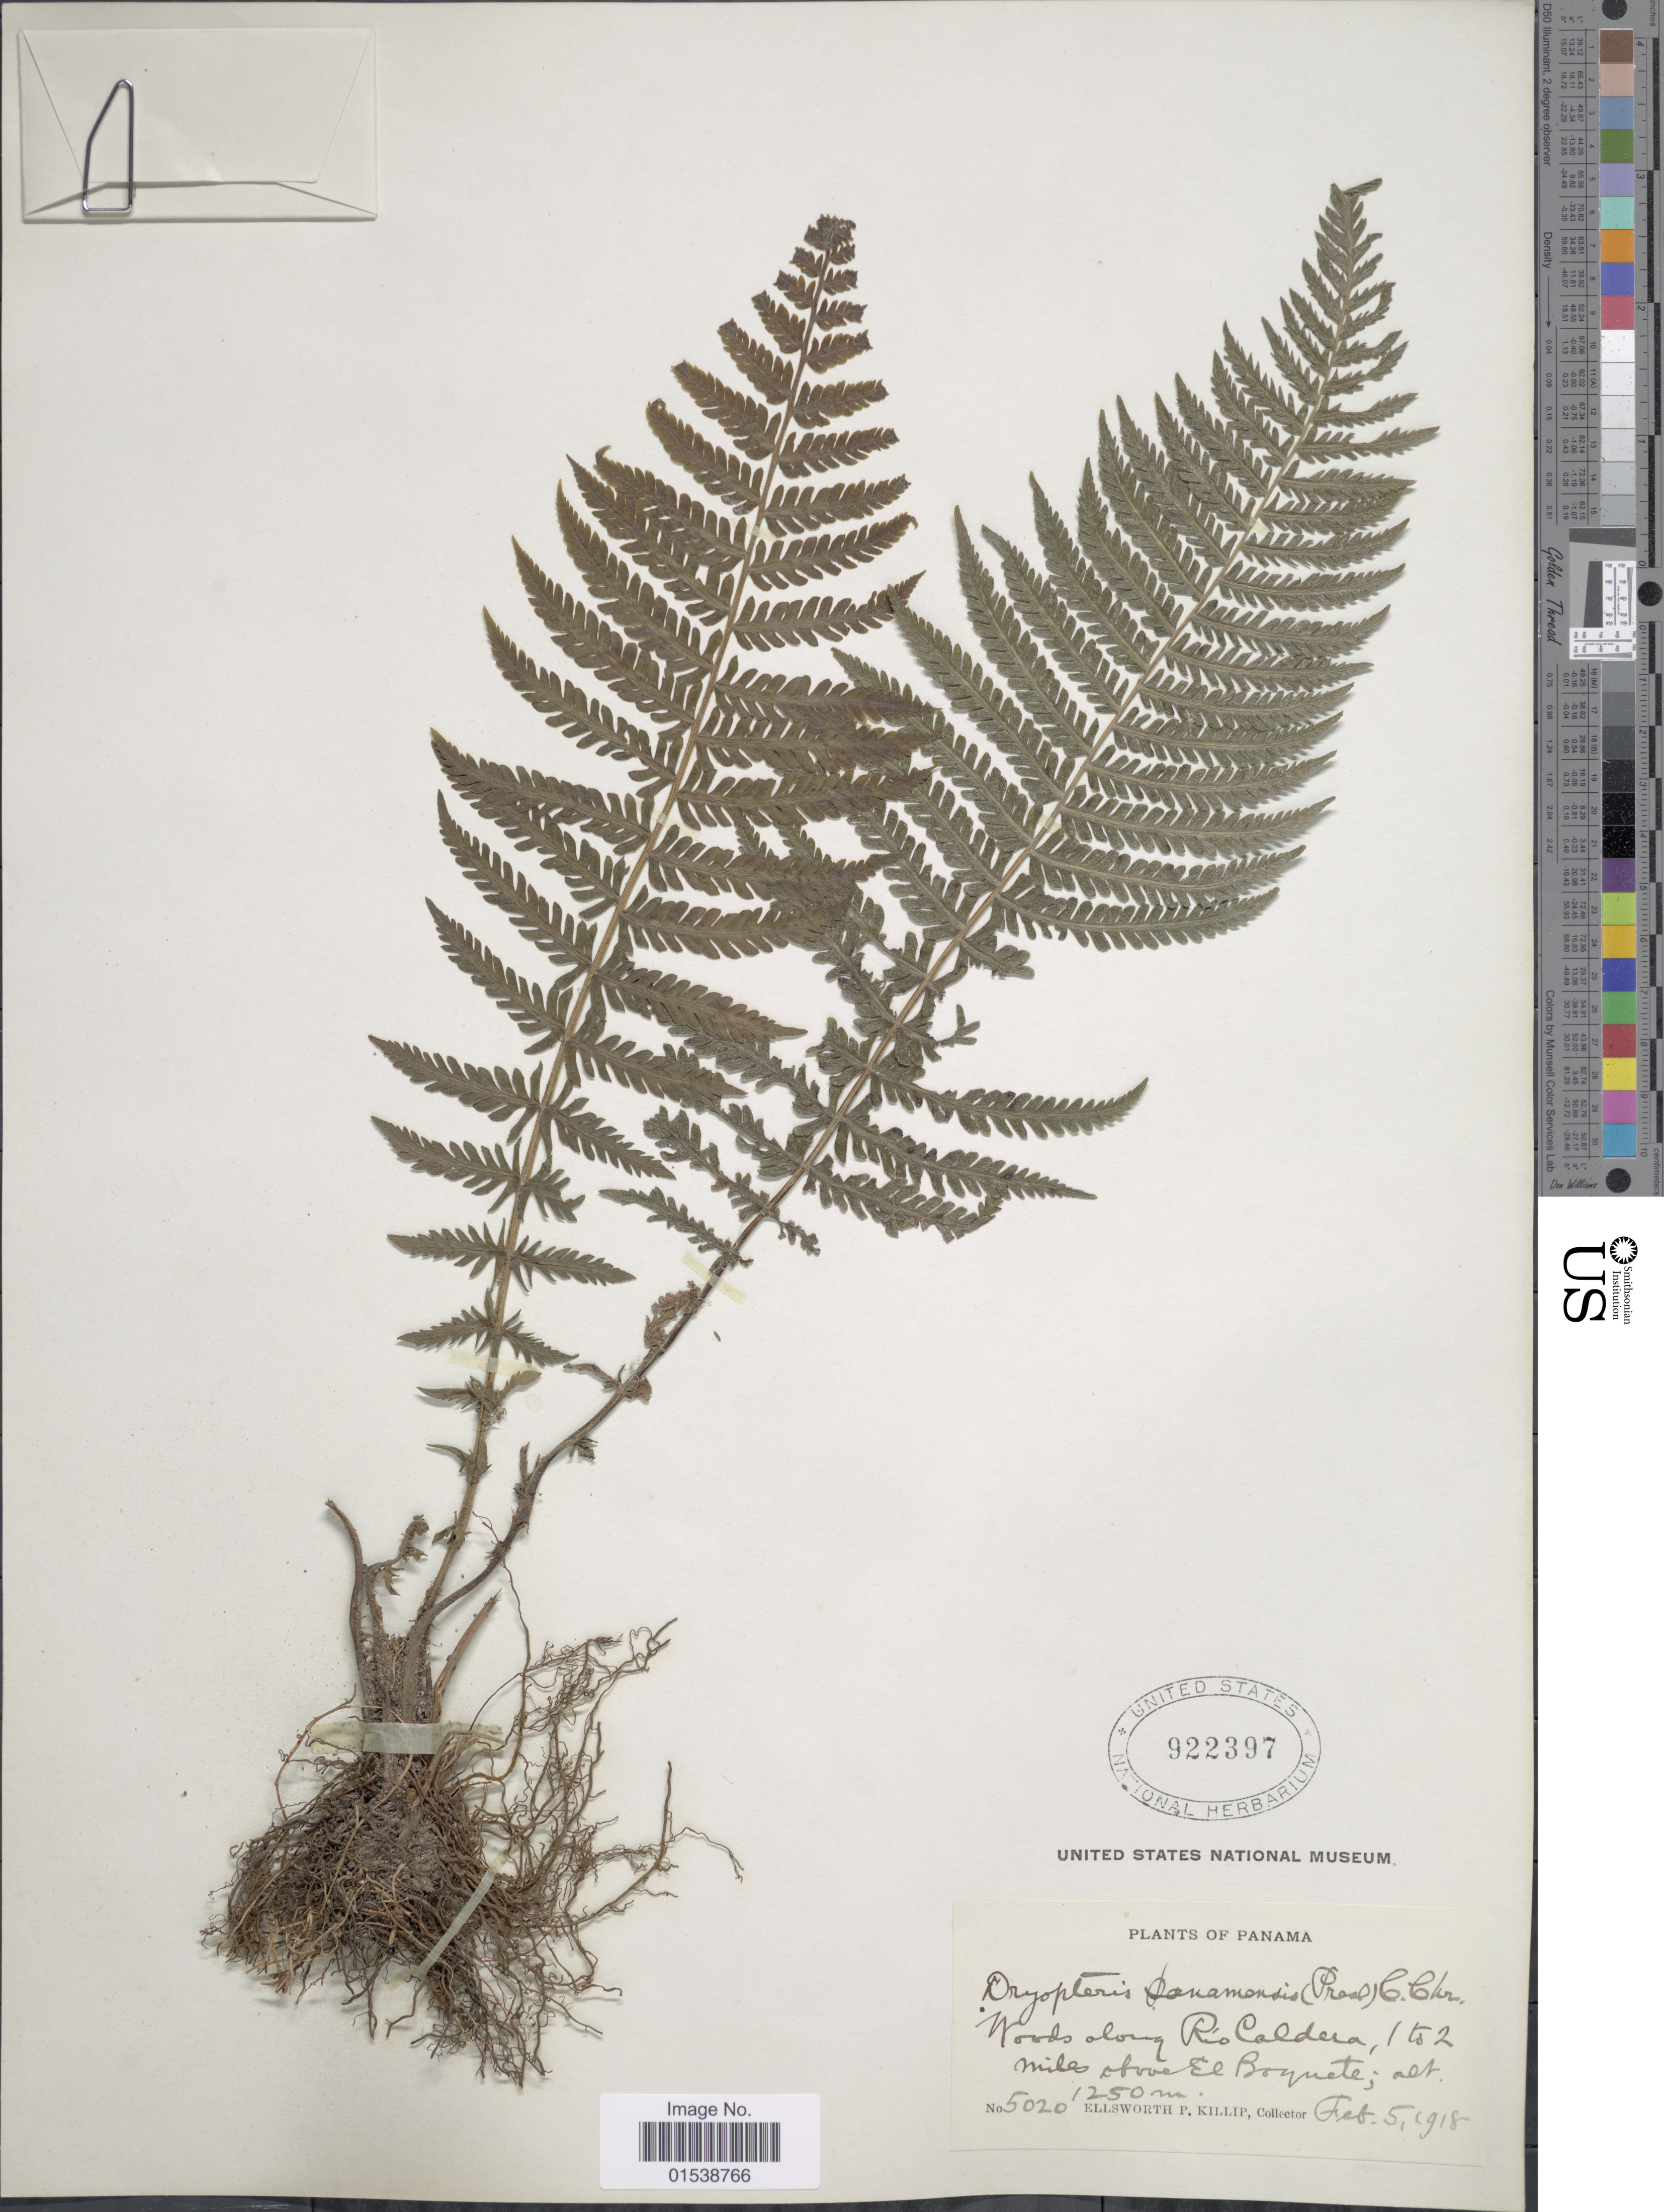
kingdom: Plantae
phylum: Tracheophyta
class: Polypodiopsida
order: Polypodiales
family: Thelypteridaceae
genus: Amauropelta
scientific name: Amauropelta resinifera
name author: (Desv.) Pic. Serm.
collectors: E. P. Killip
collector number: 5020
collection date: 1918-02-05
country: Panama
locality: Woods along Rio Caldera, 1 to 2 miles above el Boquete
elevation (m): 1250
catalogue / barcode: US 922397